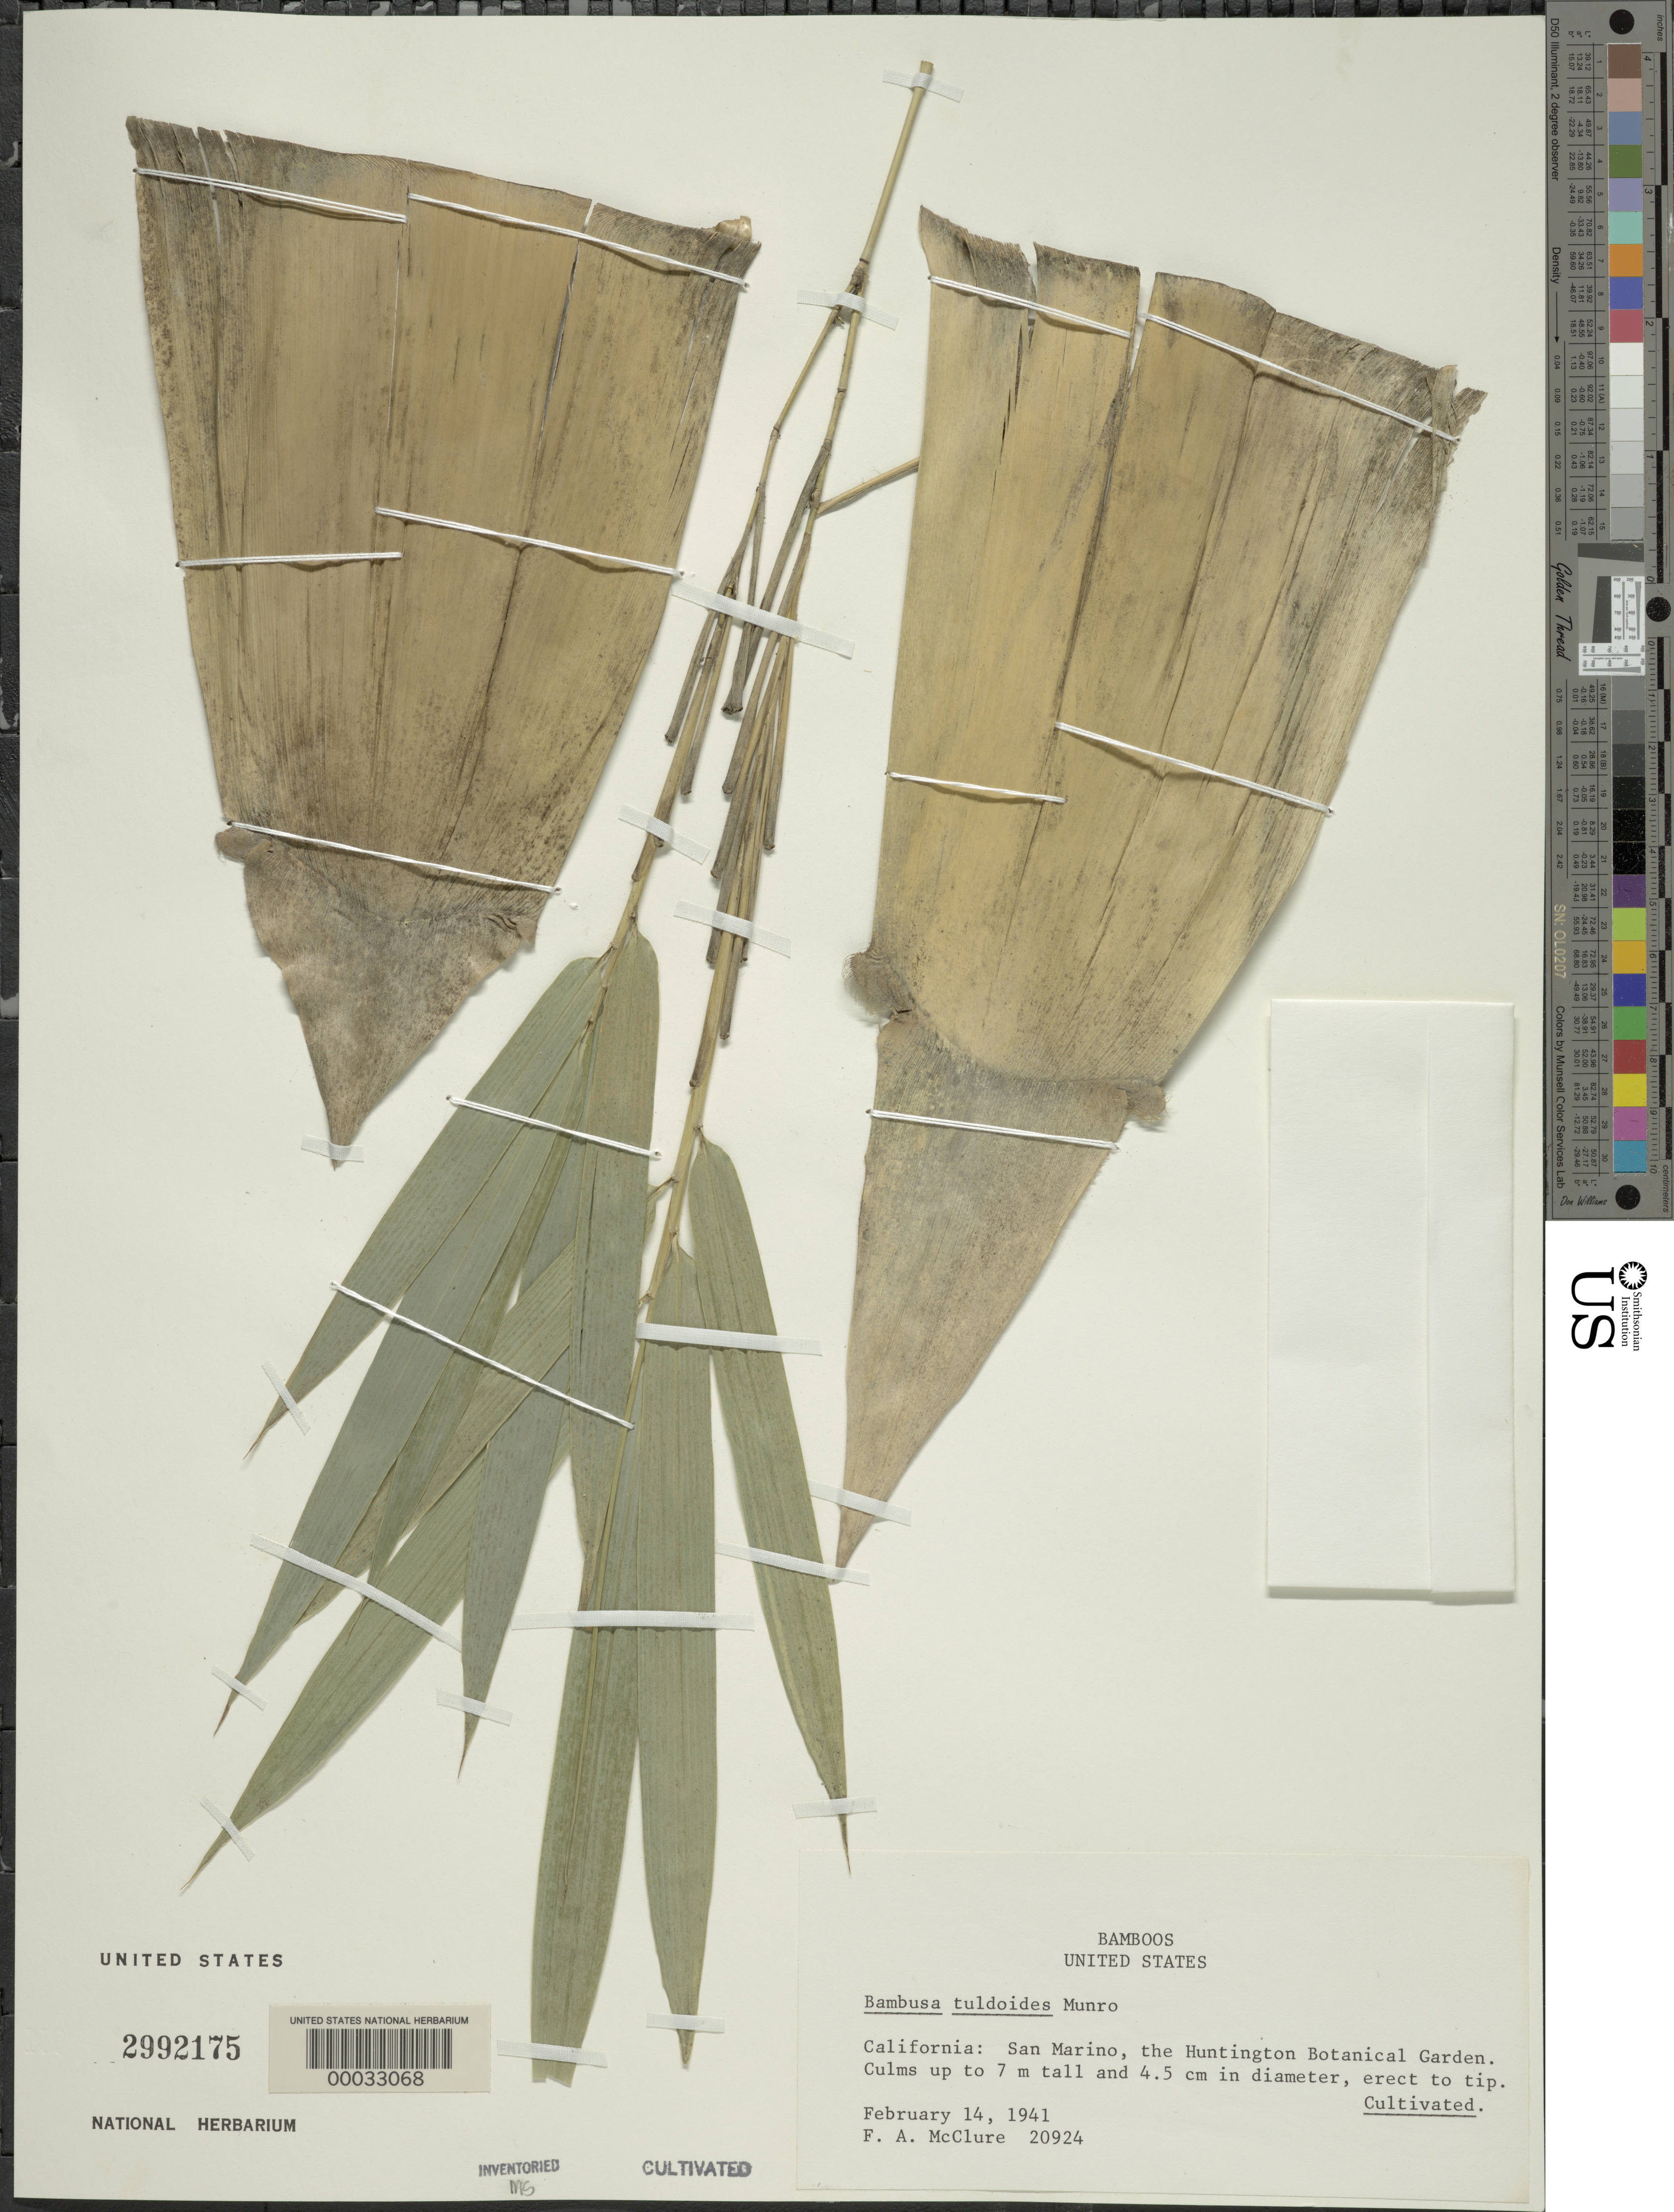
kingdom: Plantae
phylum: Tracheophyta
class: Liliopsida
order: Poales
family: Poaceae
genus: Bambusa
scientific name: Bambusa tuldoides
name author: Munro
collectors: F. A. McClure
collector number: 20924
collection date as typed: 14 Feb 1941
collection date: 1941-02-14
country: United States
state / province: California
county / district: Los Angeles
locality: Huntington botanical garden-san marino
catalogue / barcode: US 2992175